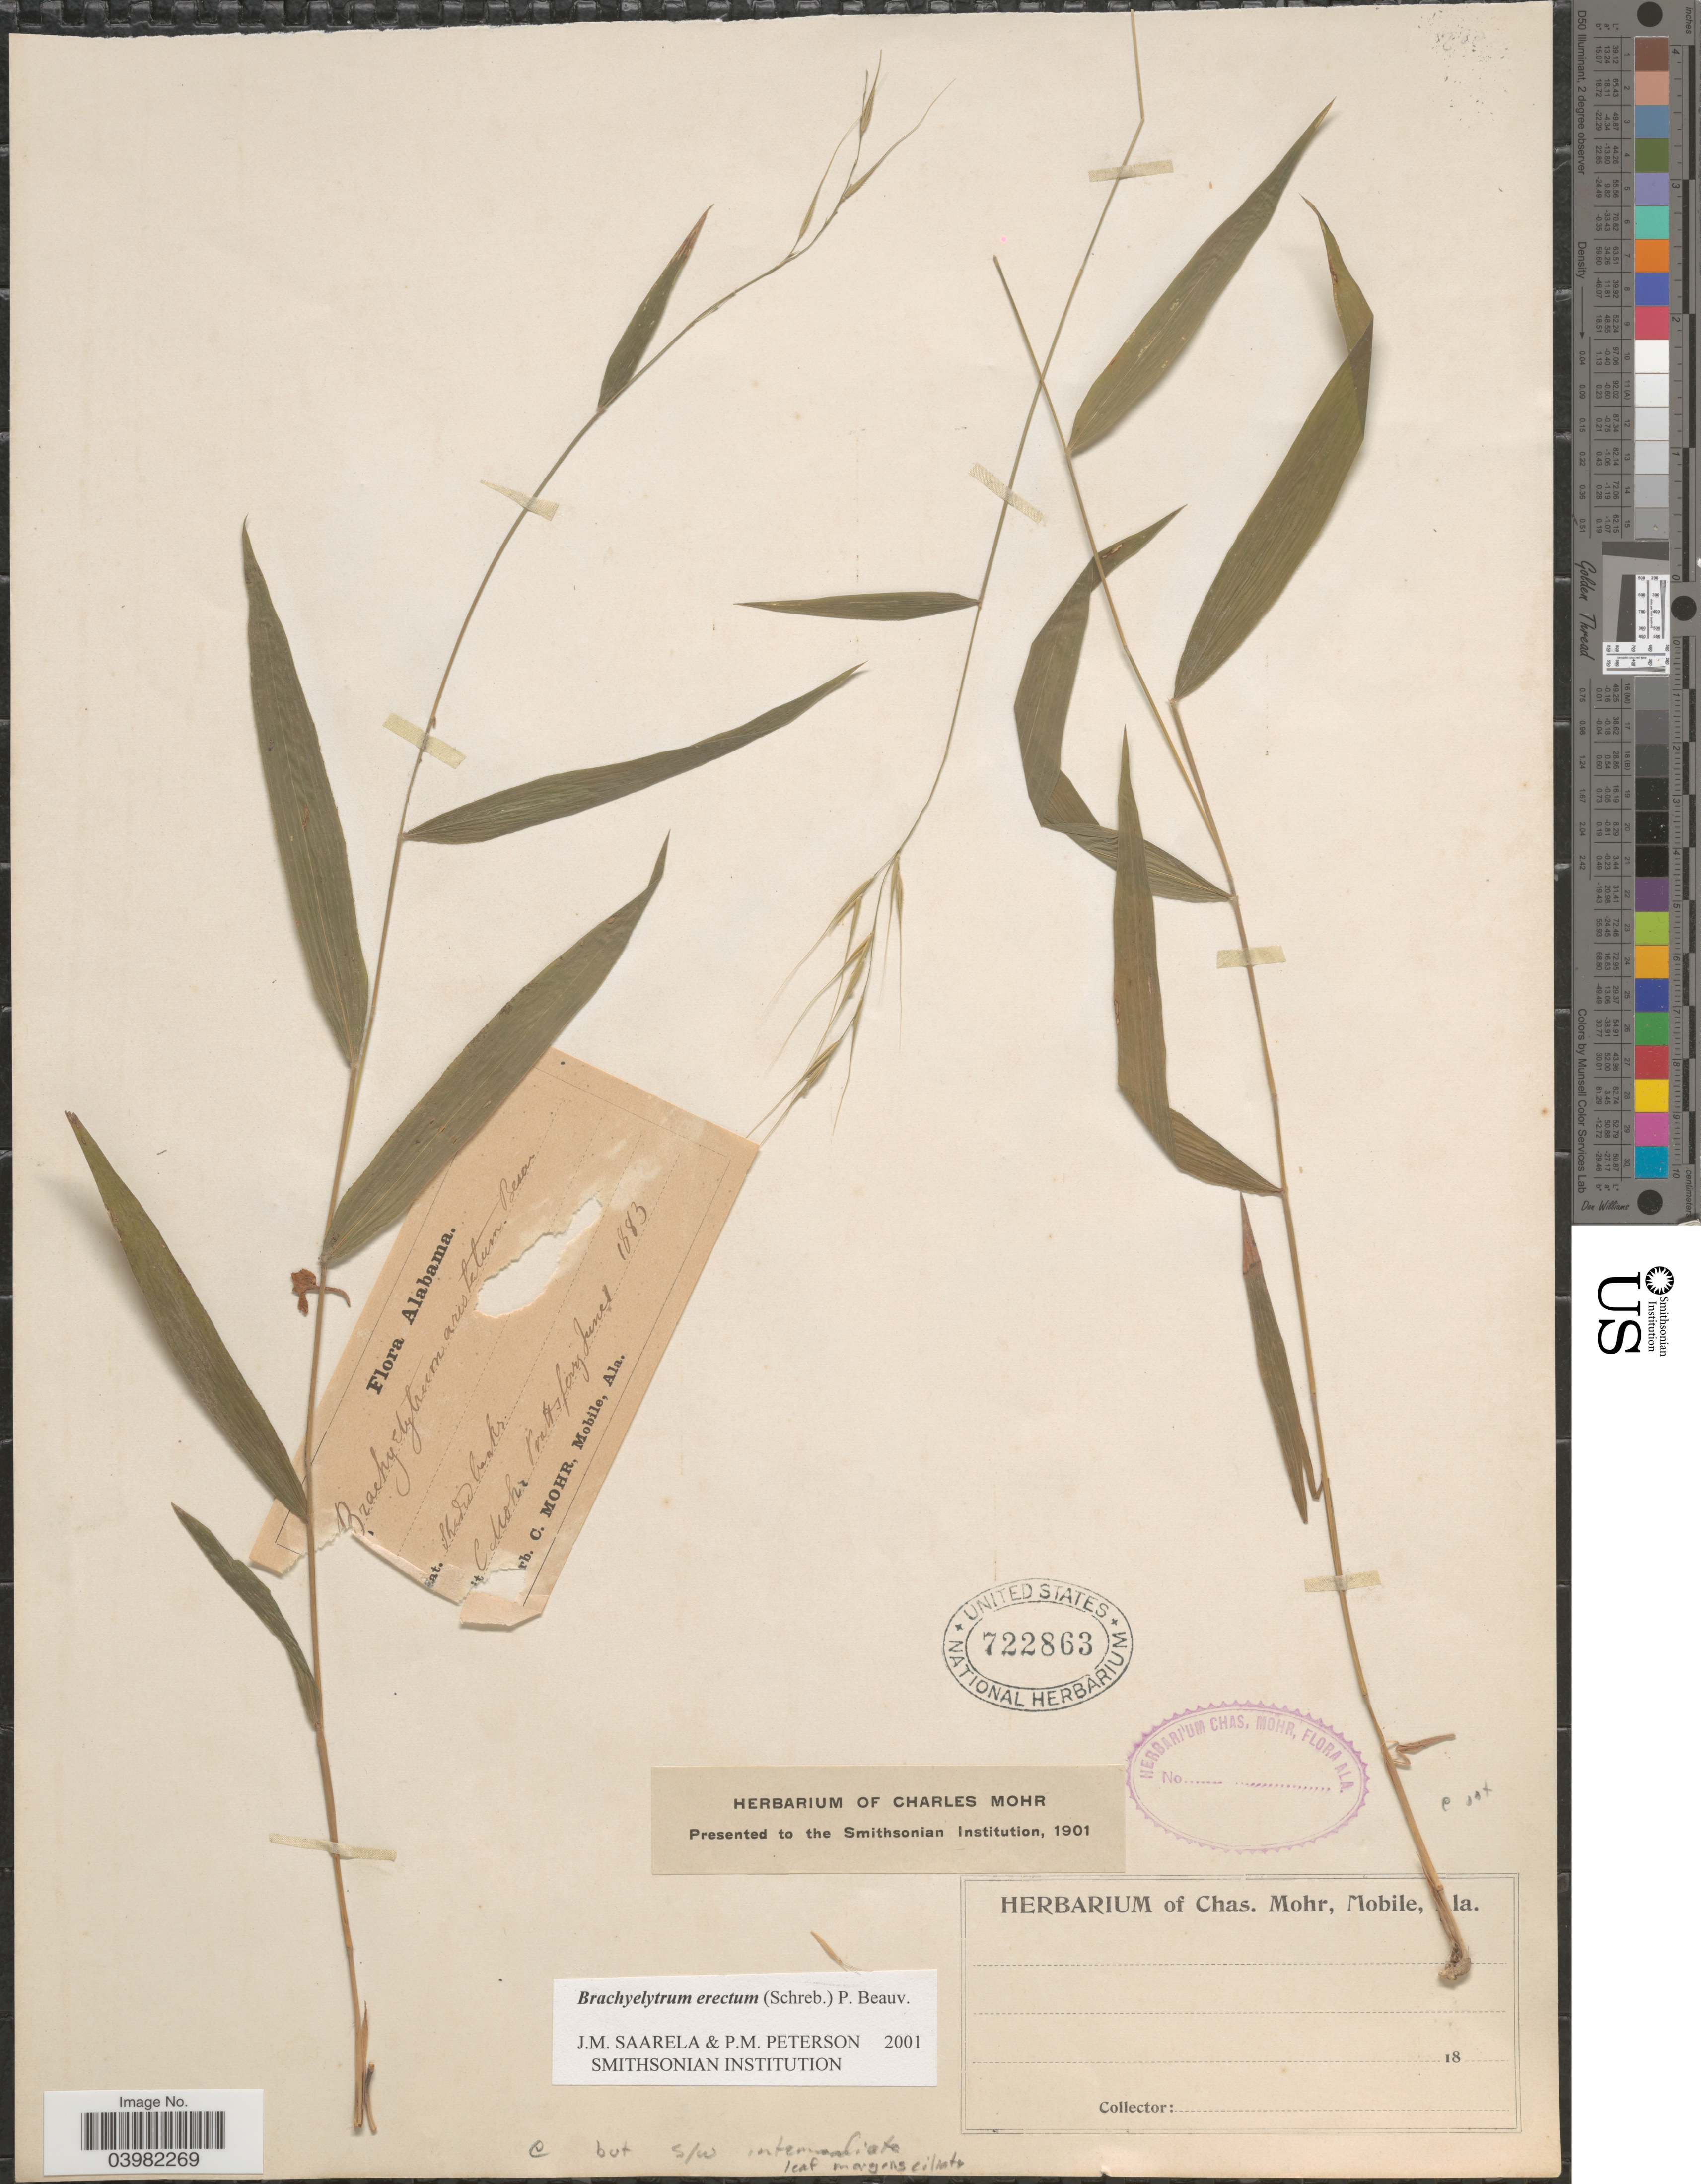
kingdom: Plantae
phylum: Tracheophyta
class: Liliopsida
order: Poales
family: Poaceae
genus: Brachyelytrum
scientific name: Brachyelytrum erectum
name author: (Schreb.) P. Beauv.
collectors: Mohr, C. T. (herbarium)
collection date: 1883-06-01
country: United States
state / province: Louisiana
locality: Pratts ferry.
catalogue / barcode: US 722863